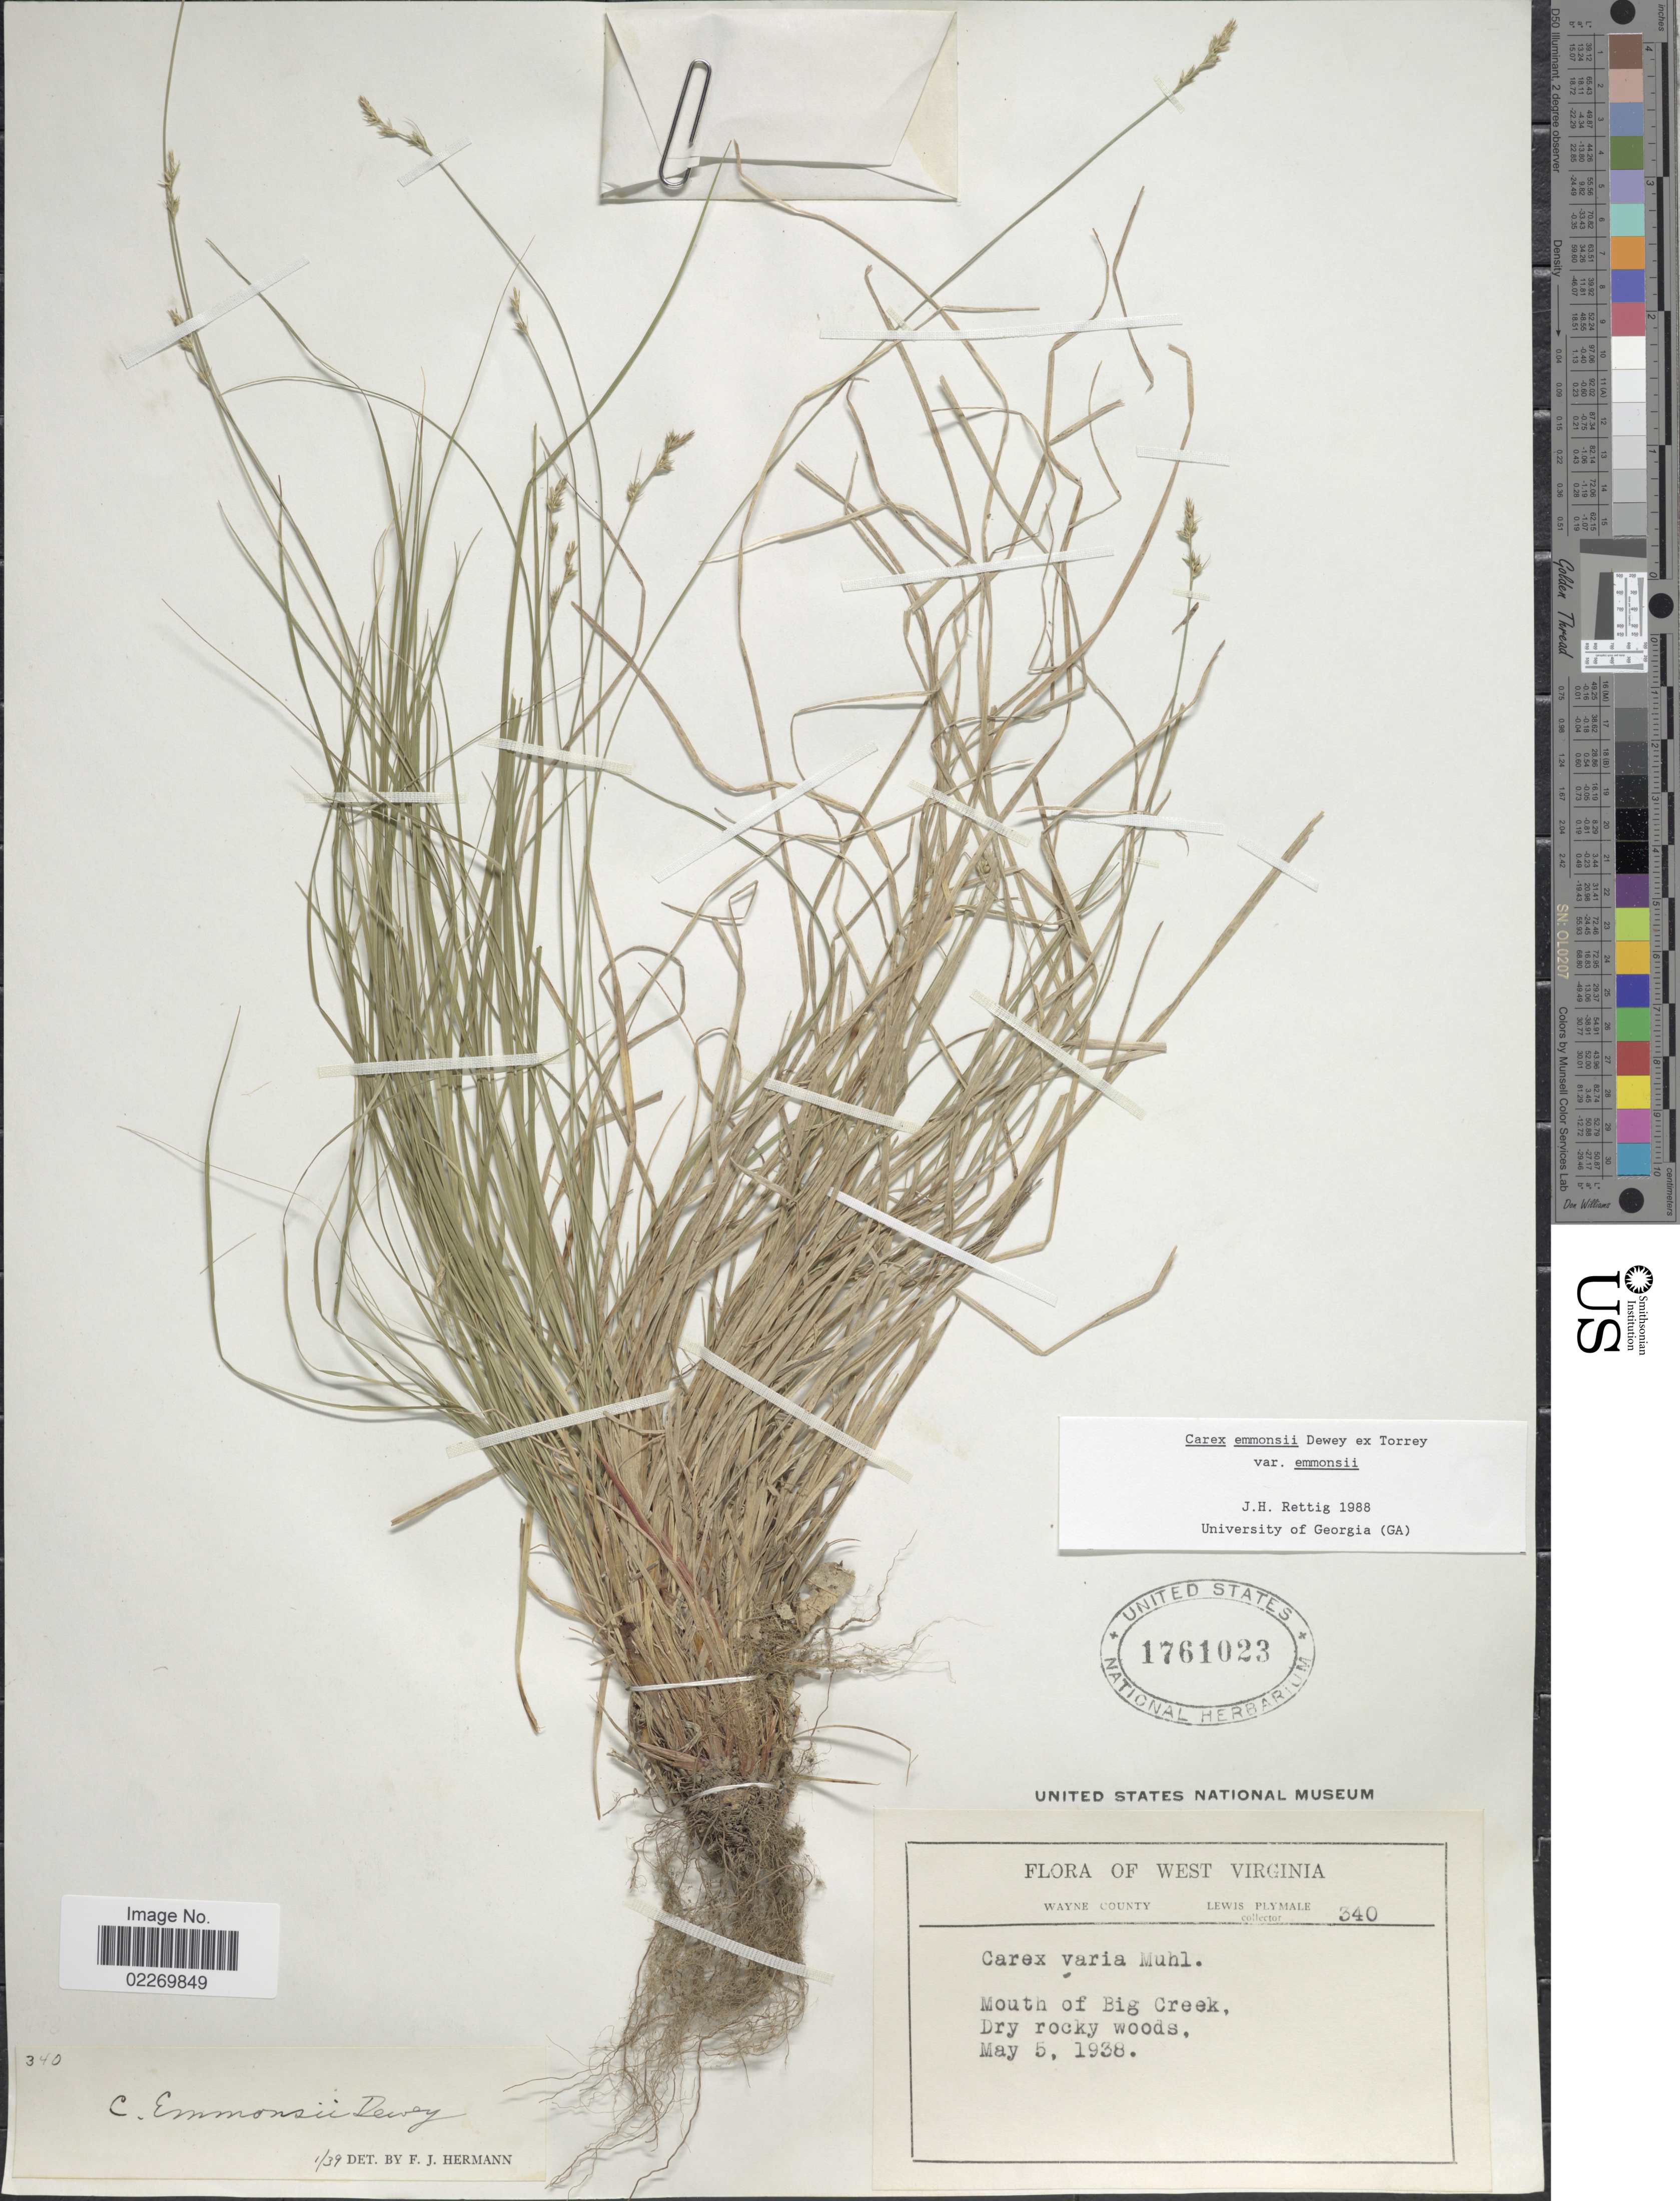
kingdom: Plantae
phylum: Tracheophyta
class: Liliopsida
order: Poales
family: Cyperaceae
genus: Carex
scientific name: Carex emmonsii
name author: Dewey ex Torr.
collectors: L. Plymale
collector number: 340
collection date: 1938-05-05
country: United States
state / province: West Virginia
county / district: Wayne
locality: West Virginia. Wayne County. Mouth of Big Creek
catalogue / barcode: US 1761023